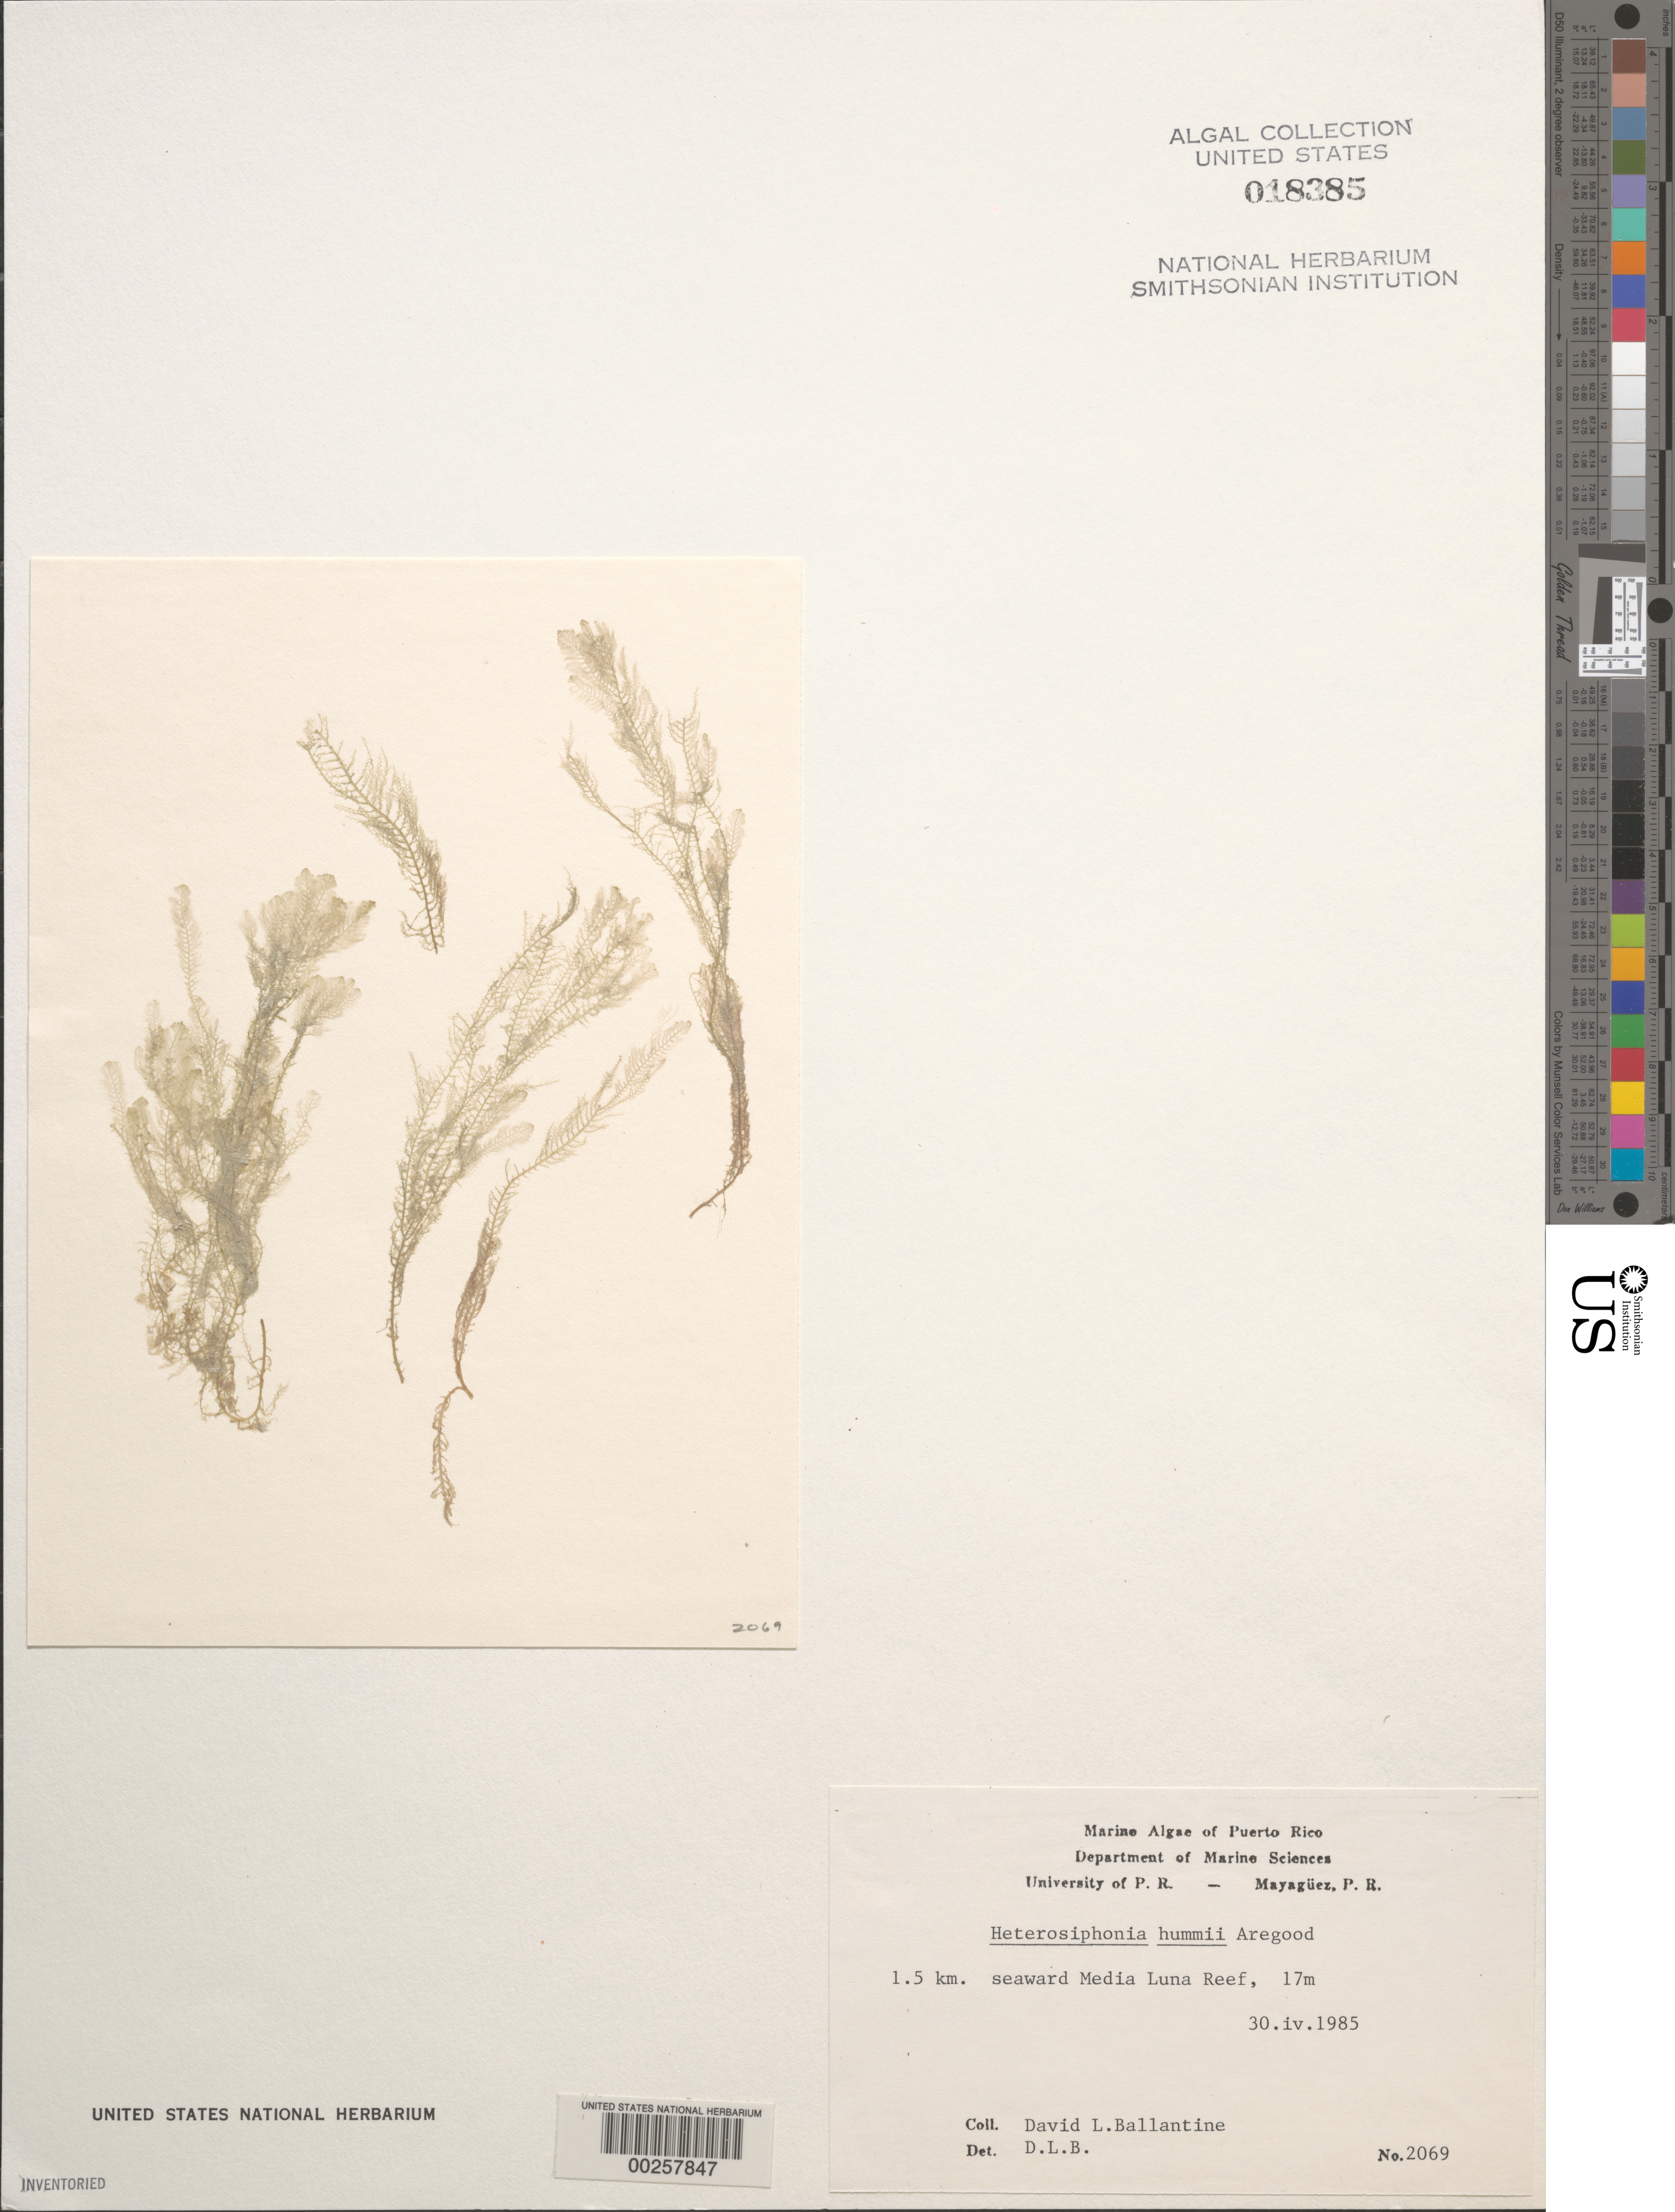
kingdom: Plantae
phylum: Rhodophyta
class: Florideophyceae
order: Ceramiales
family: Dasyaceae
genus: Heterosiphonia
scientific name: Heterosiphonia hummii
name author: Aregood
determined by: Ballantine, D. L.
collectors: D.L. Ballantine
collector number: DLB 2069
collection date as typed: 30 Apr 1985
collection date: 1985-04-30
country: Puerto Rico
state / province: Lajas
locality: Media Luna Reef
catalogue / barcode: US 18385